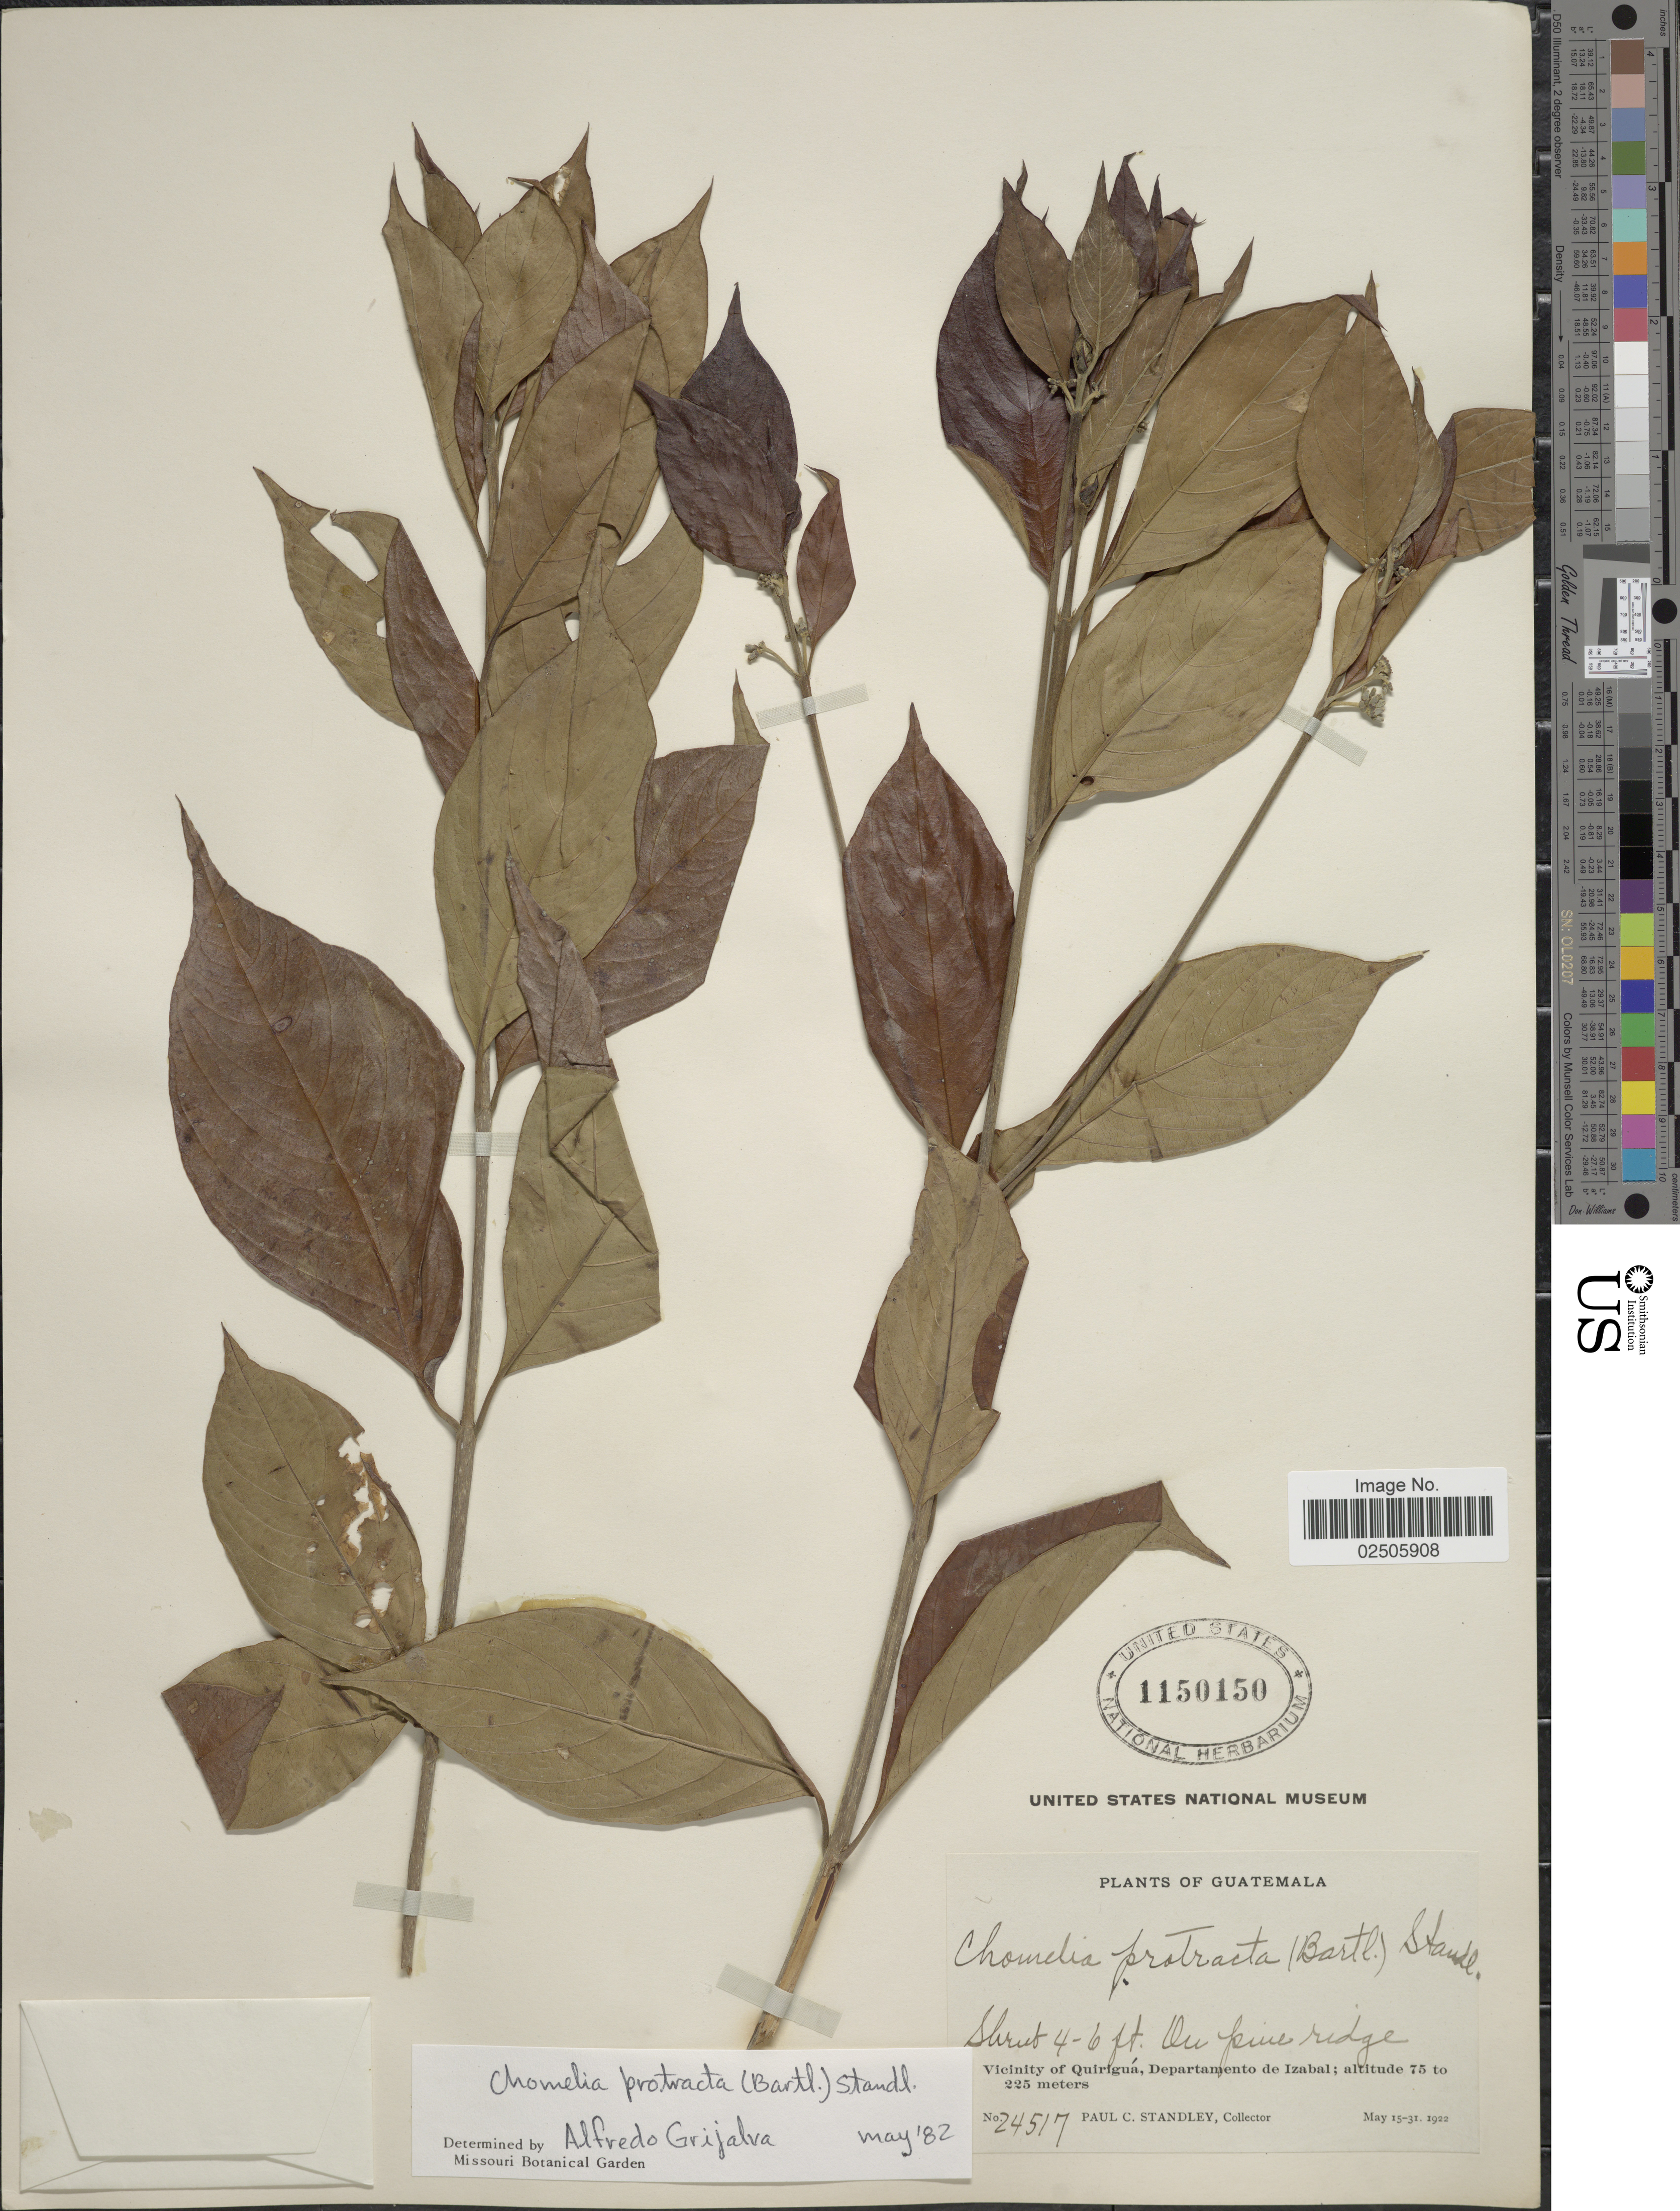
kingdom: Plantae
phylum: Tracheophyta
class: Magnoliopsida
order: Gentianales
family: Rubiaceae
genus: Chomelia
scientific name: Chomelia protracta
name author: (Bartl. ex DC.) Standl.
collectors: P. C. Standley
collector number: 24517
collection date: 1922-05-15/1922-05-31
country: Guatemala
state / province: Izabal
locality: Vicinity of Quirigua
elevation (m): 75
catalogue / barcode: US 1150150